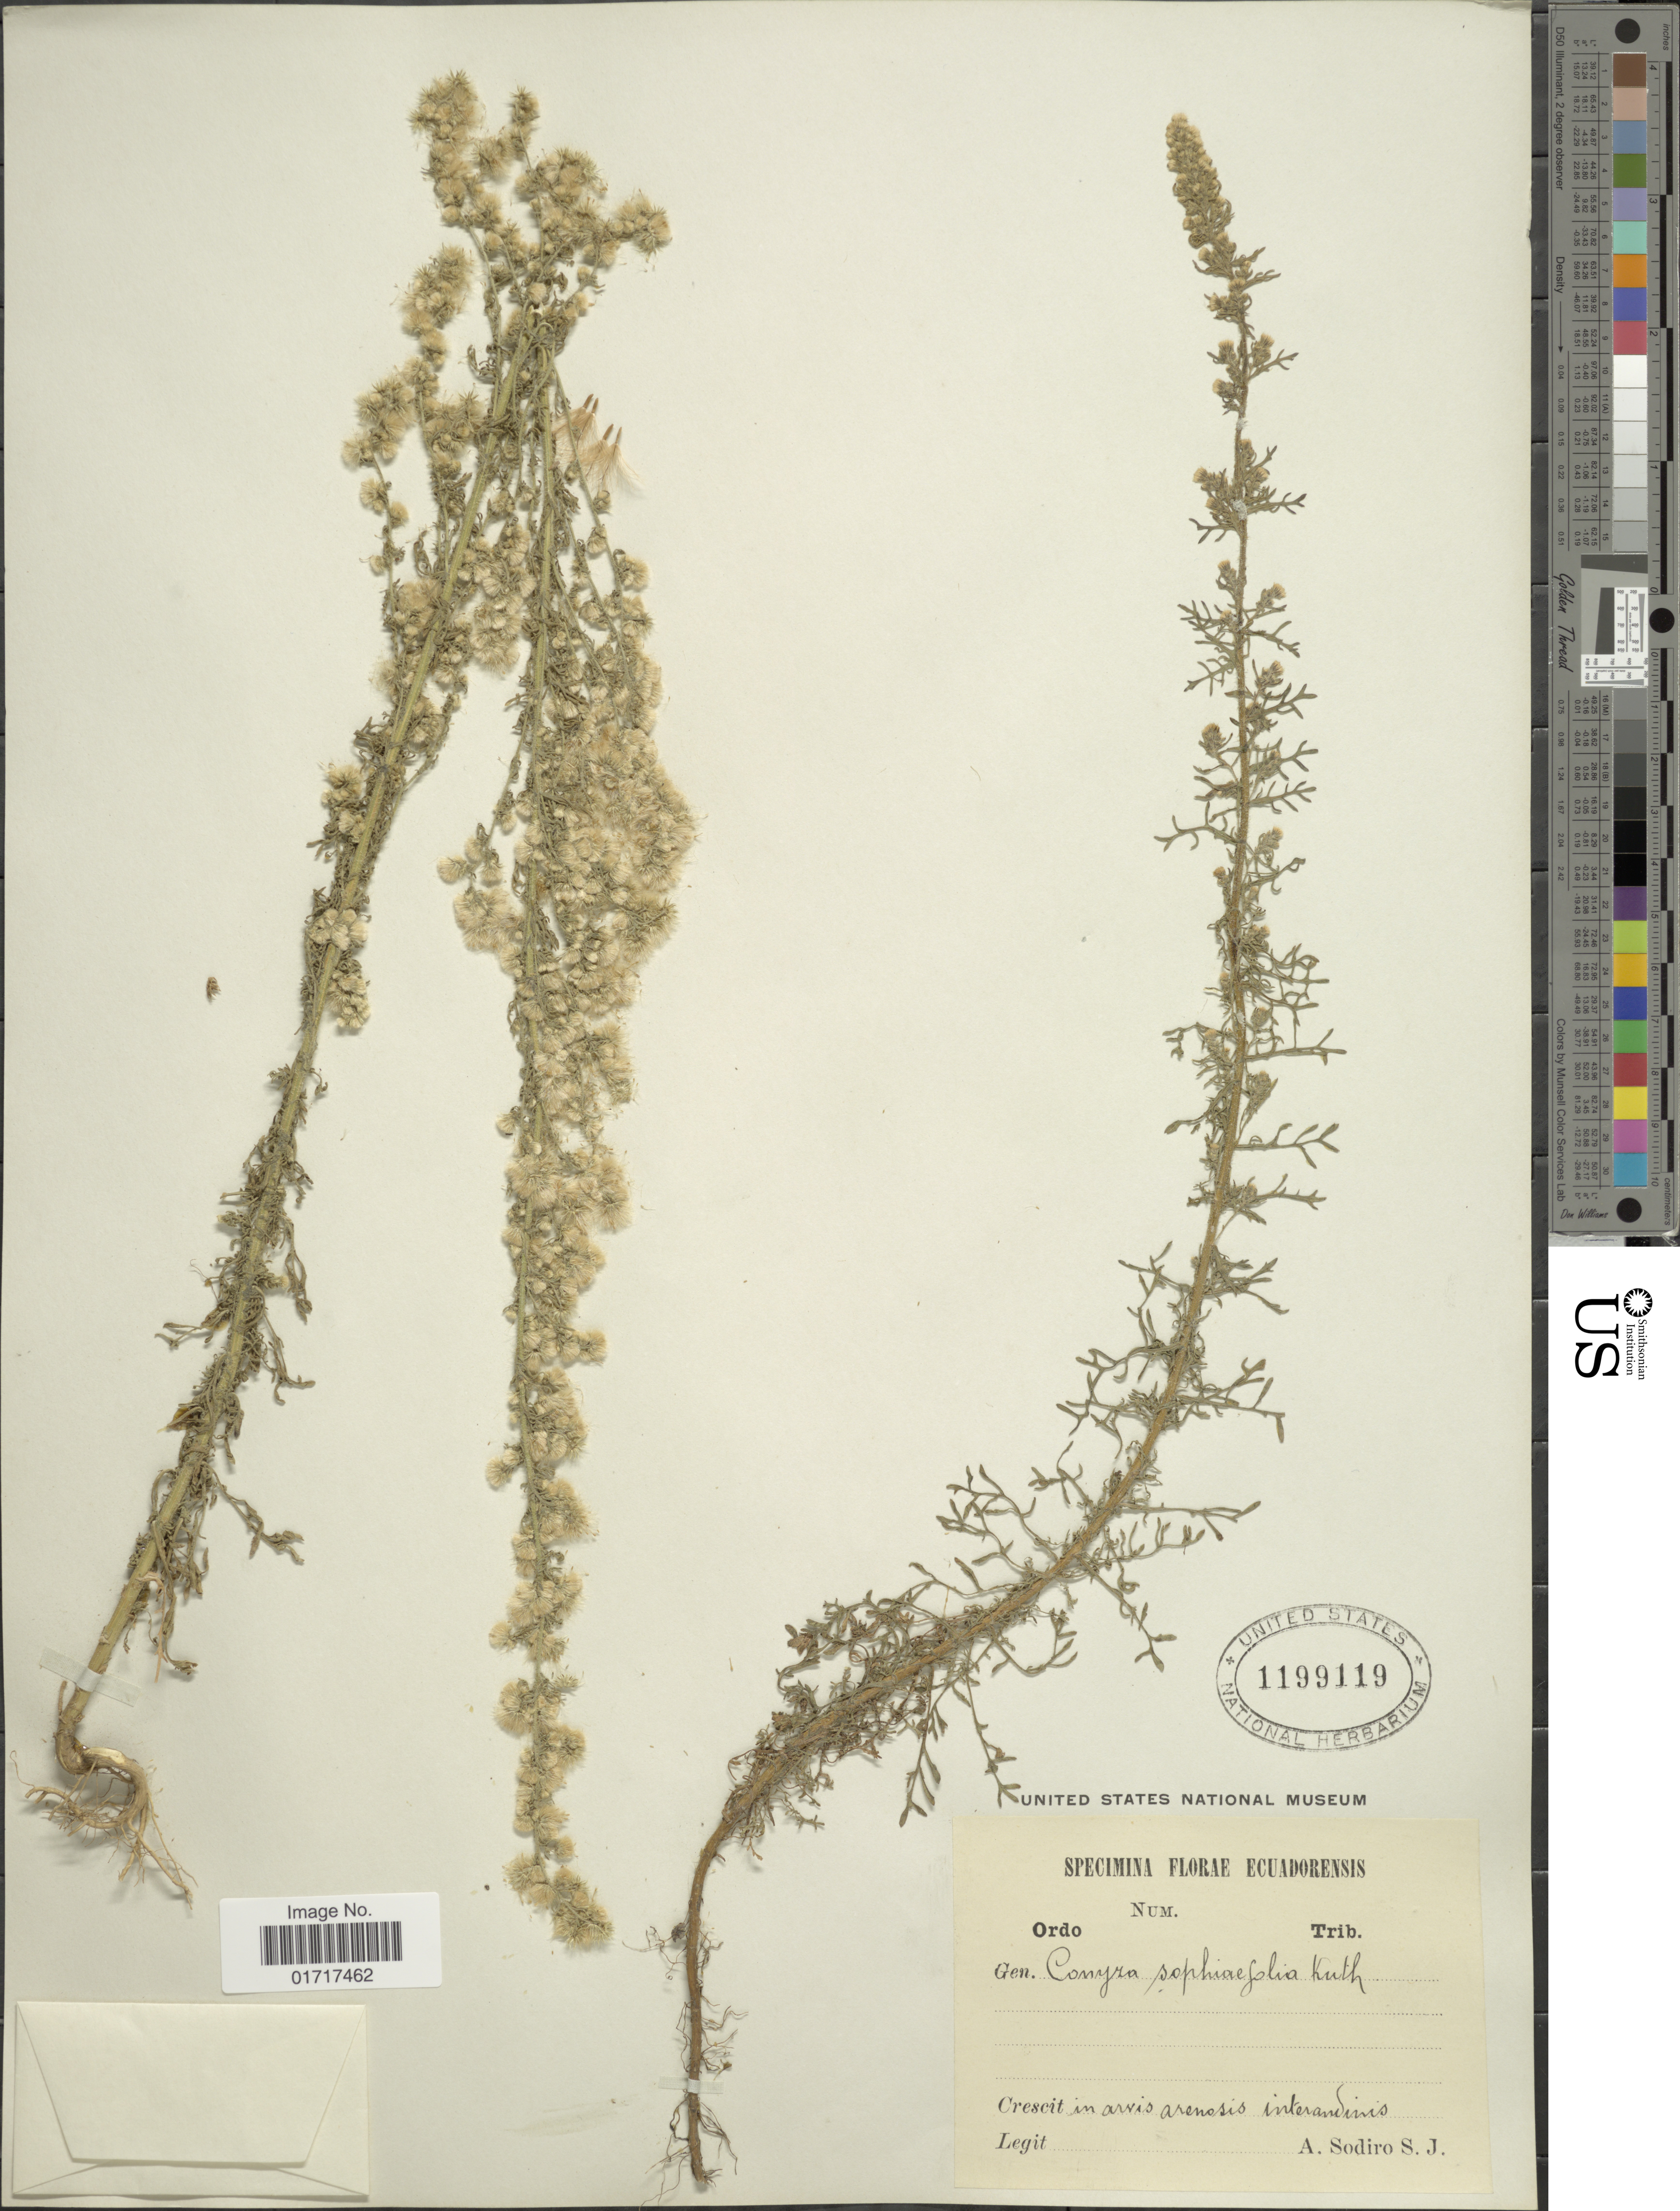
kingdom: Plantae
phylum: Tracheophyta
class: Magnoliopsida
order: Asterales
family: Asteraceae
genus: Conyza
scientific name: Conyza sophiifolia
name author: Kunth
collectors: A. Sodiro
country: Ecuador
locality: In arvis arenosis interandinis.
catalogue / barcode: US 1199119